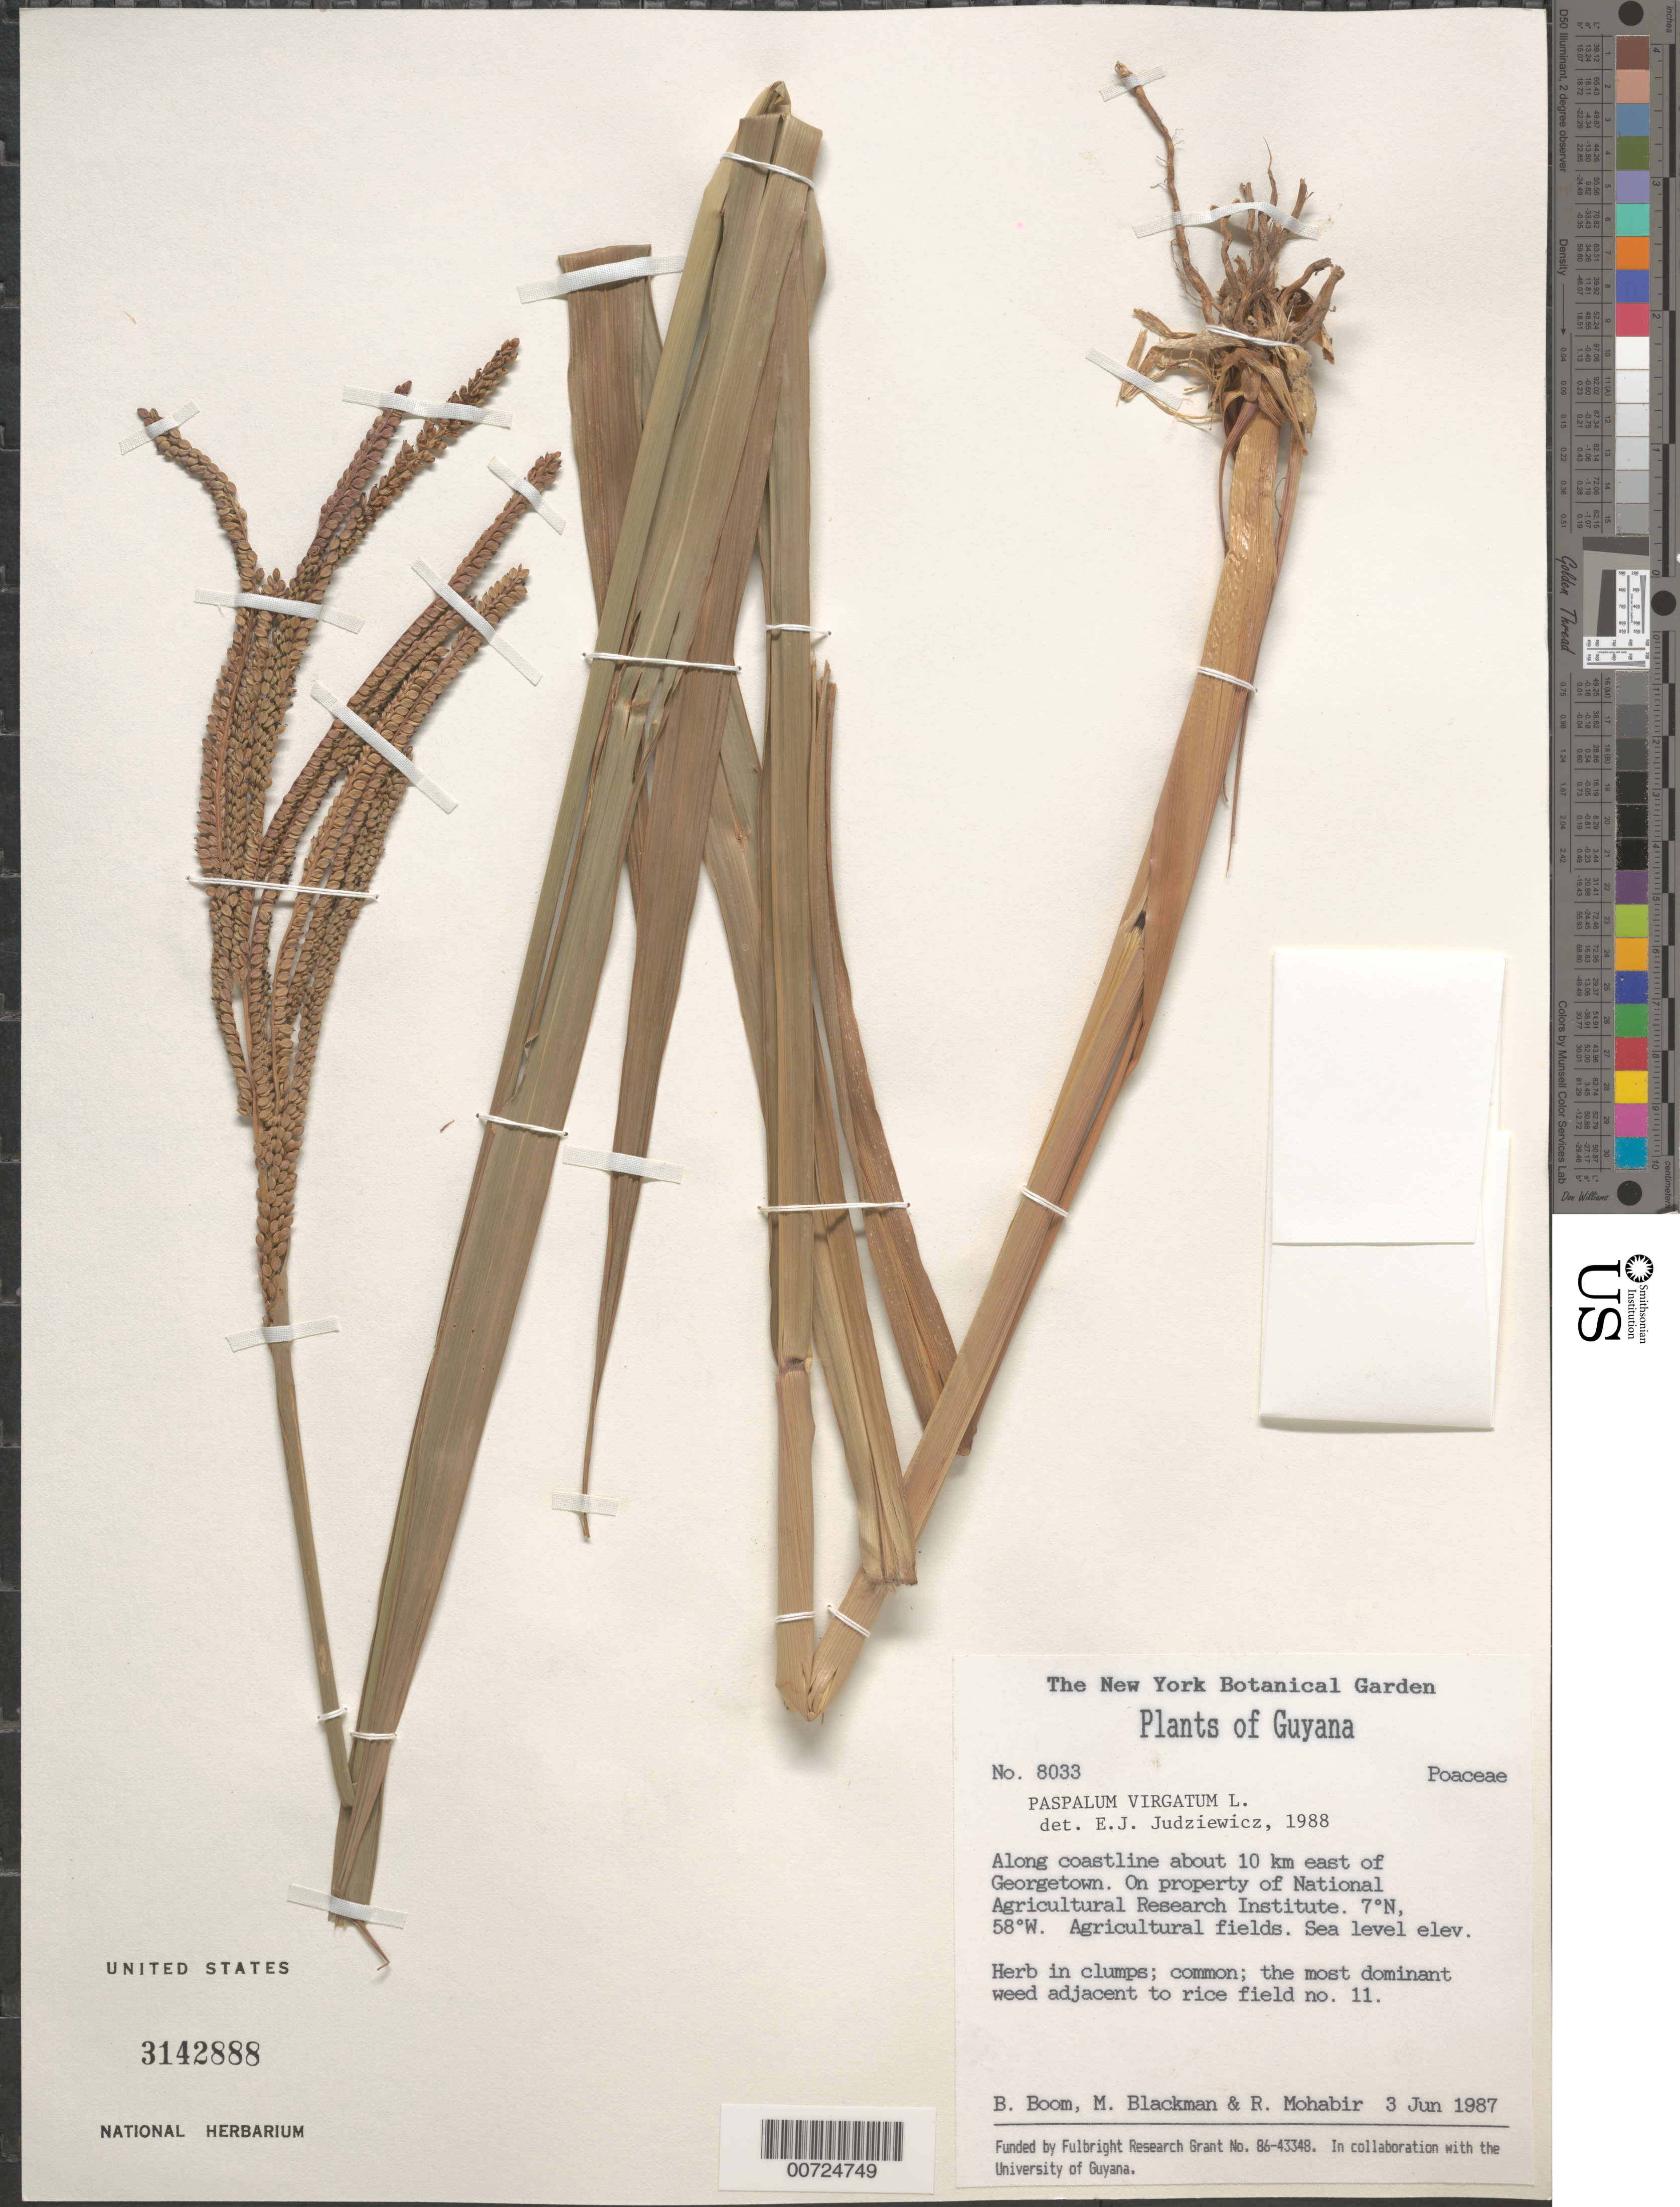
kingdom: Plantae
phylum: Tracheophyta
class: Liliopsida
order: Poales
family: Poaceae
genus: Paspalum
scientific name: Paspalum virgatum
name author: L.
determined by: Judziewicz, E. J.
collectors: B. M. Boom, M. Blackman & R. Mohabir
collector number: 8033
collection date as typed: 3-Jun-87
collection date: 1987-06-03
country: Guyana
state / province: Demerara-Mahaica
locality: Georgetown, coastline 10 km E of, on property of Nat. Agr. Research Inst.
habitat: Agricultural fields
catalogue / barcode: US 3142888